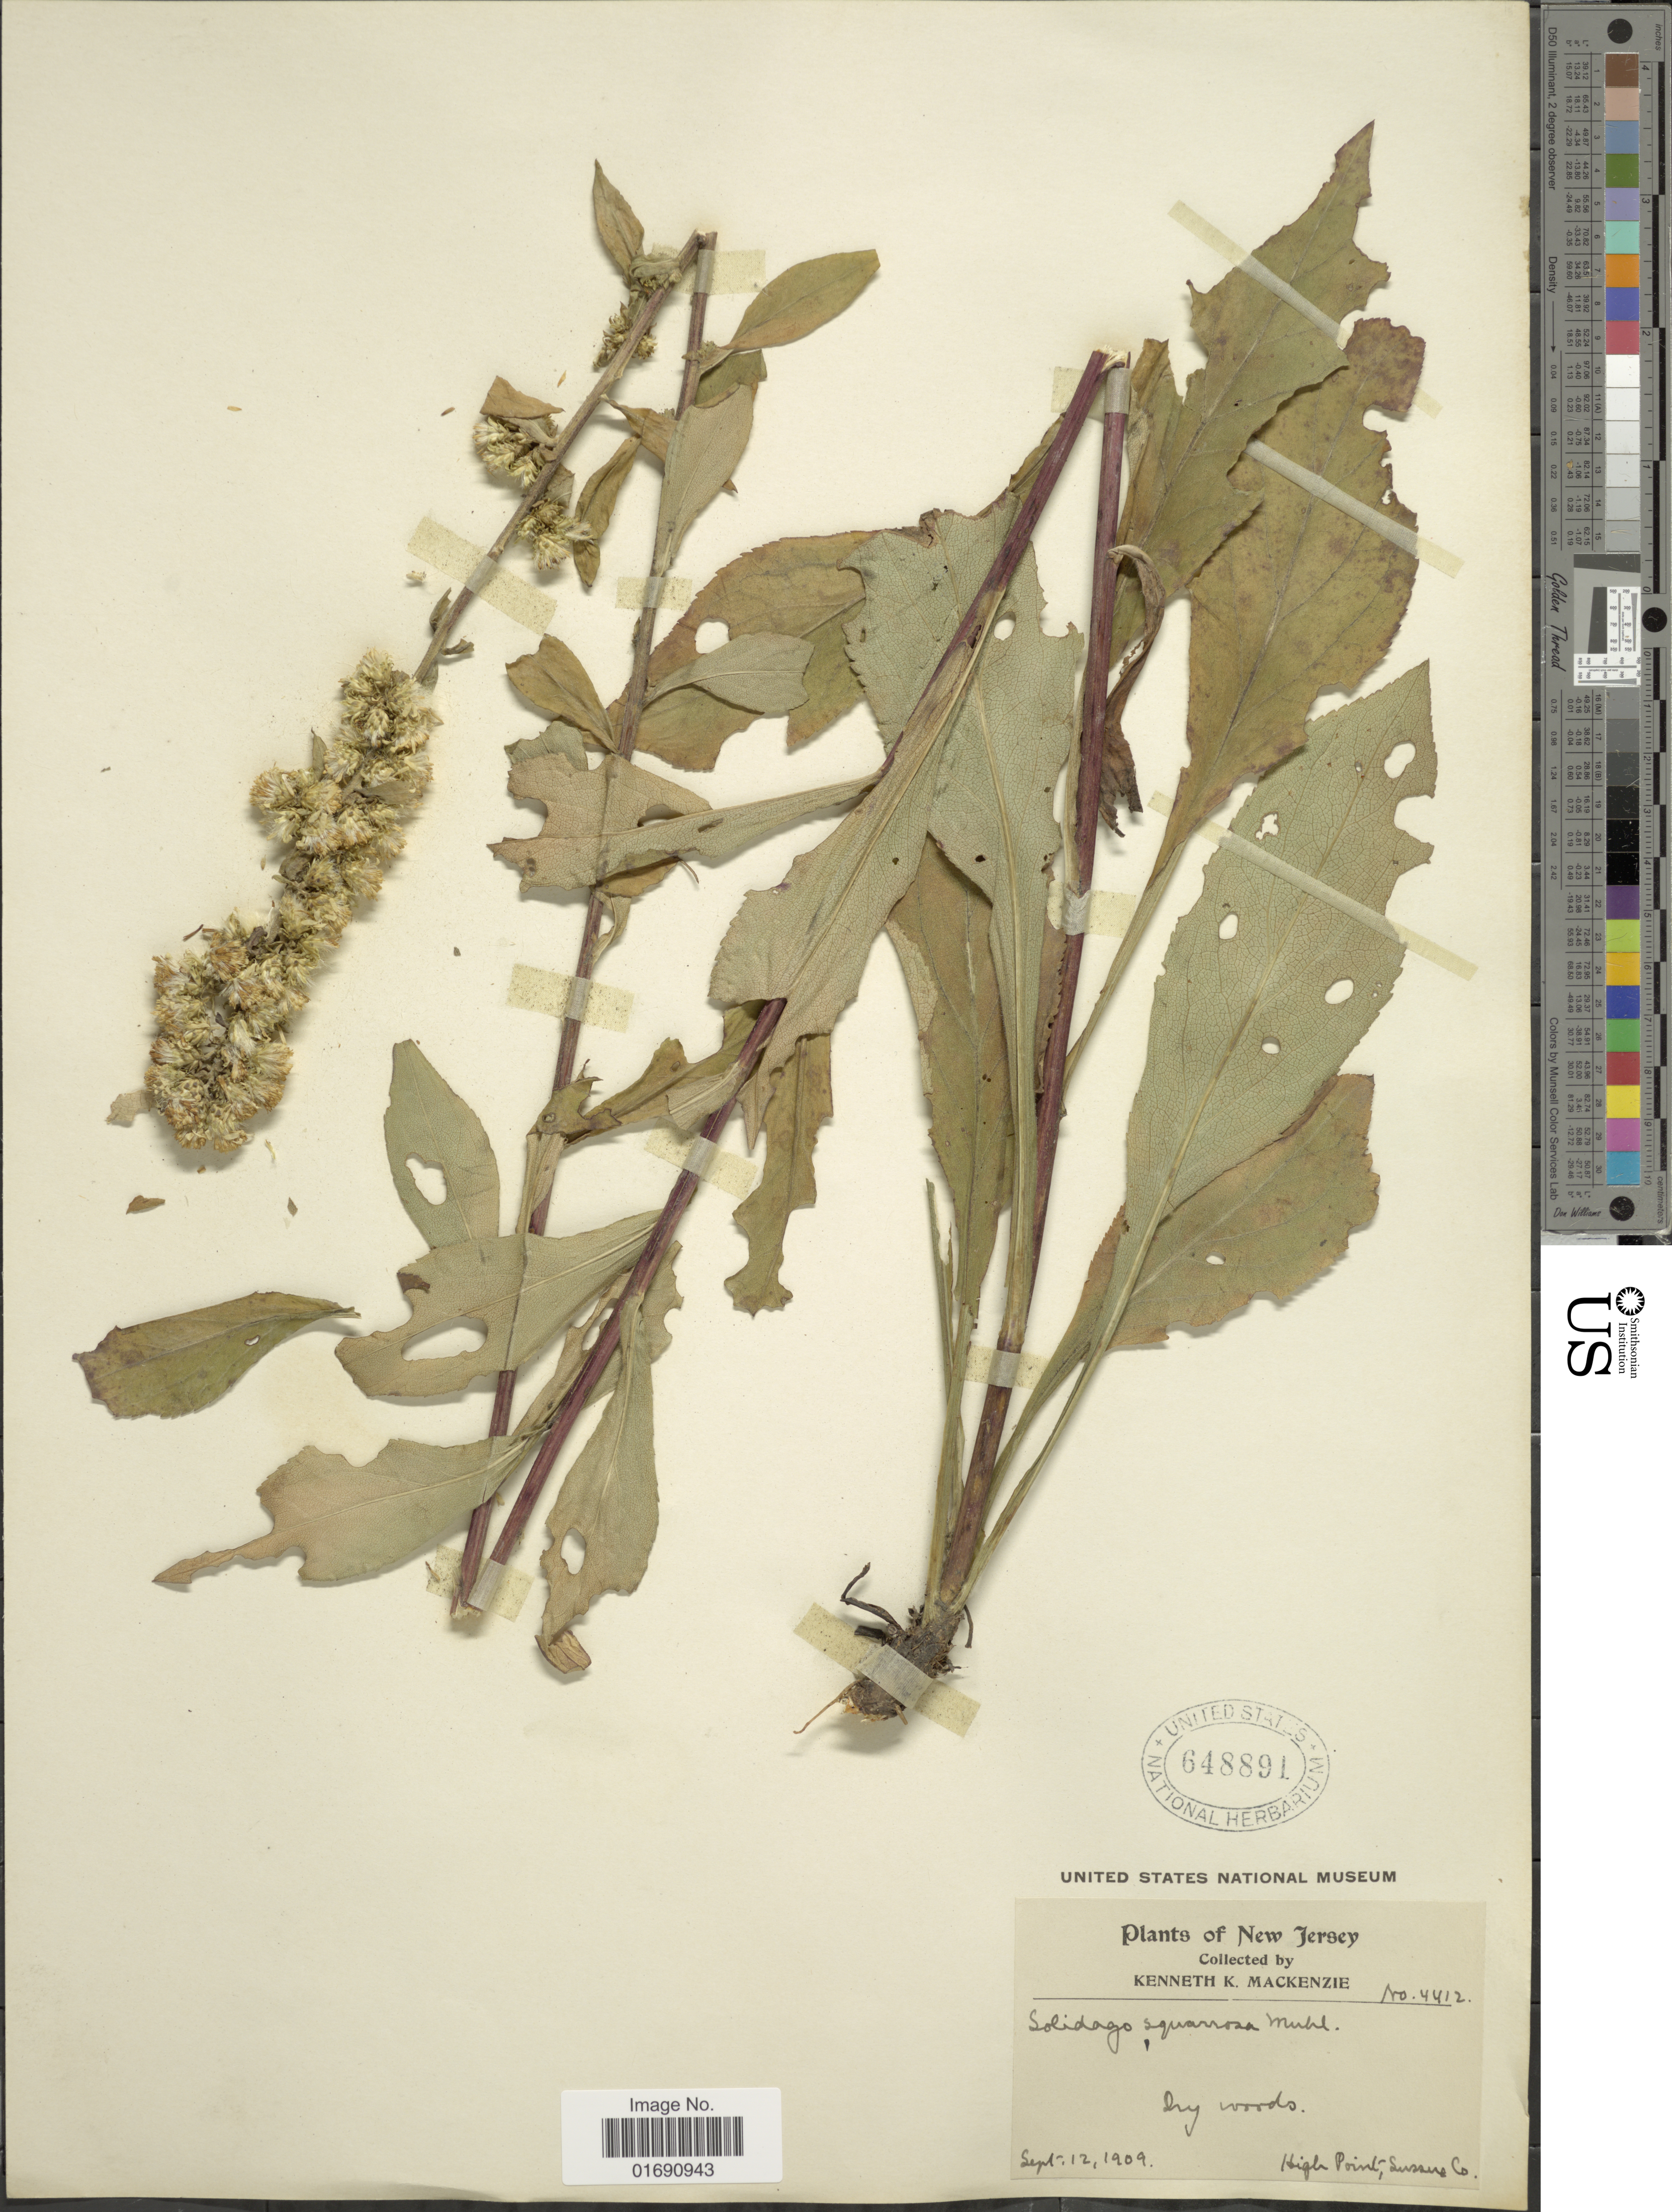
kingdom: Plantae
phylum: Tracheophyta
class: Magnoliopsida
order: Asterales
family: Asteraceae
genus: Solidago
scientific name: Solidago squarrosa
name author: Muhl.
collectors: K. K. Mackenzie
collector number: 4412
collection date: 1909-09-12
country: United States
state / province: New Jersey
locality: Dry woods, High Point, Sussex Co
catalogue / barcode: US 648891